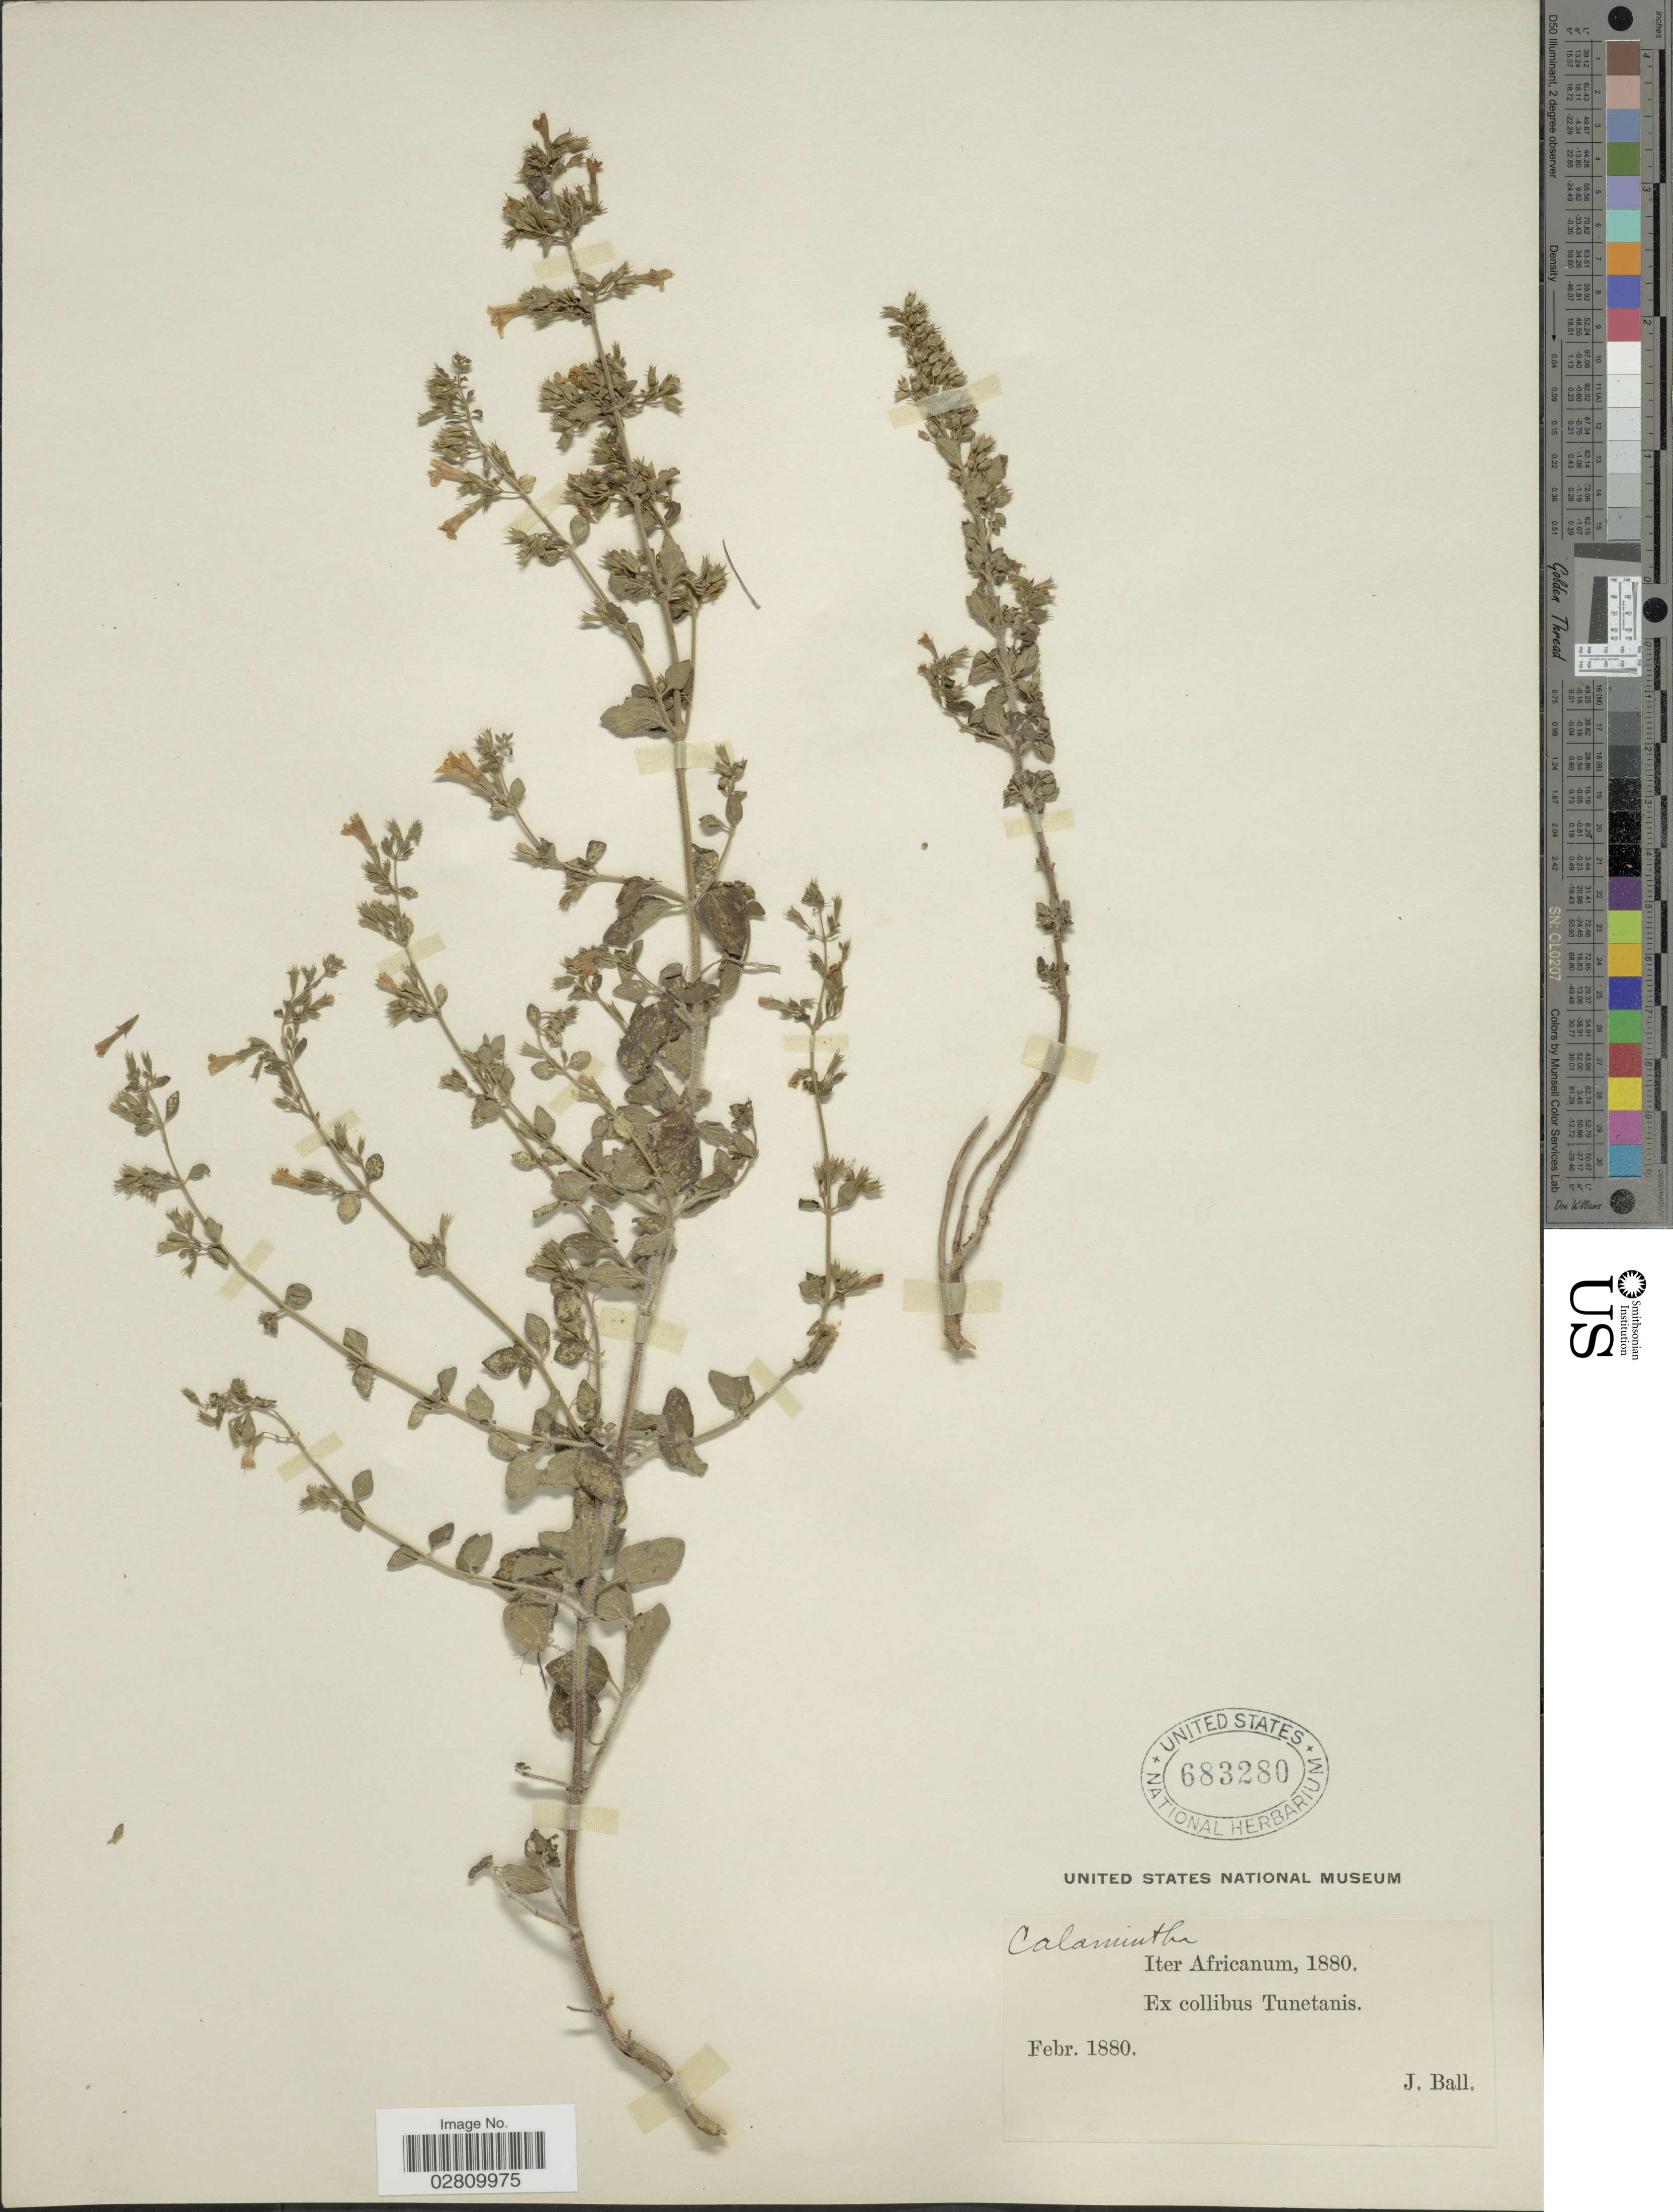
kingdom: Plantae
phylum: Tracheophyta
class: Magnoliopsida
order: Lamiales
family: Lamiaceae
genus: Calamintha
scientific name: Calamintha sp.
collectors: J. Ball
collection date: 1880-02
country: Tunisia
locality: Iter Africanum. Tunetanis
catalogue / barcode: US 683280